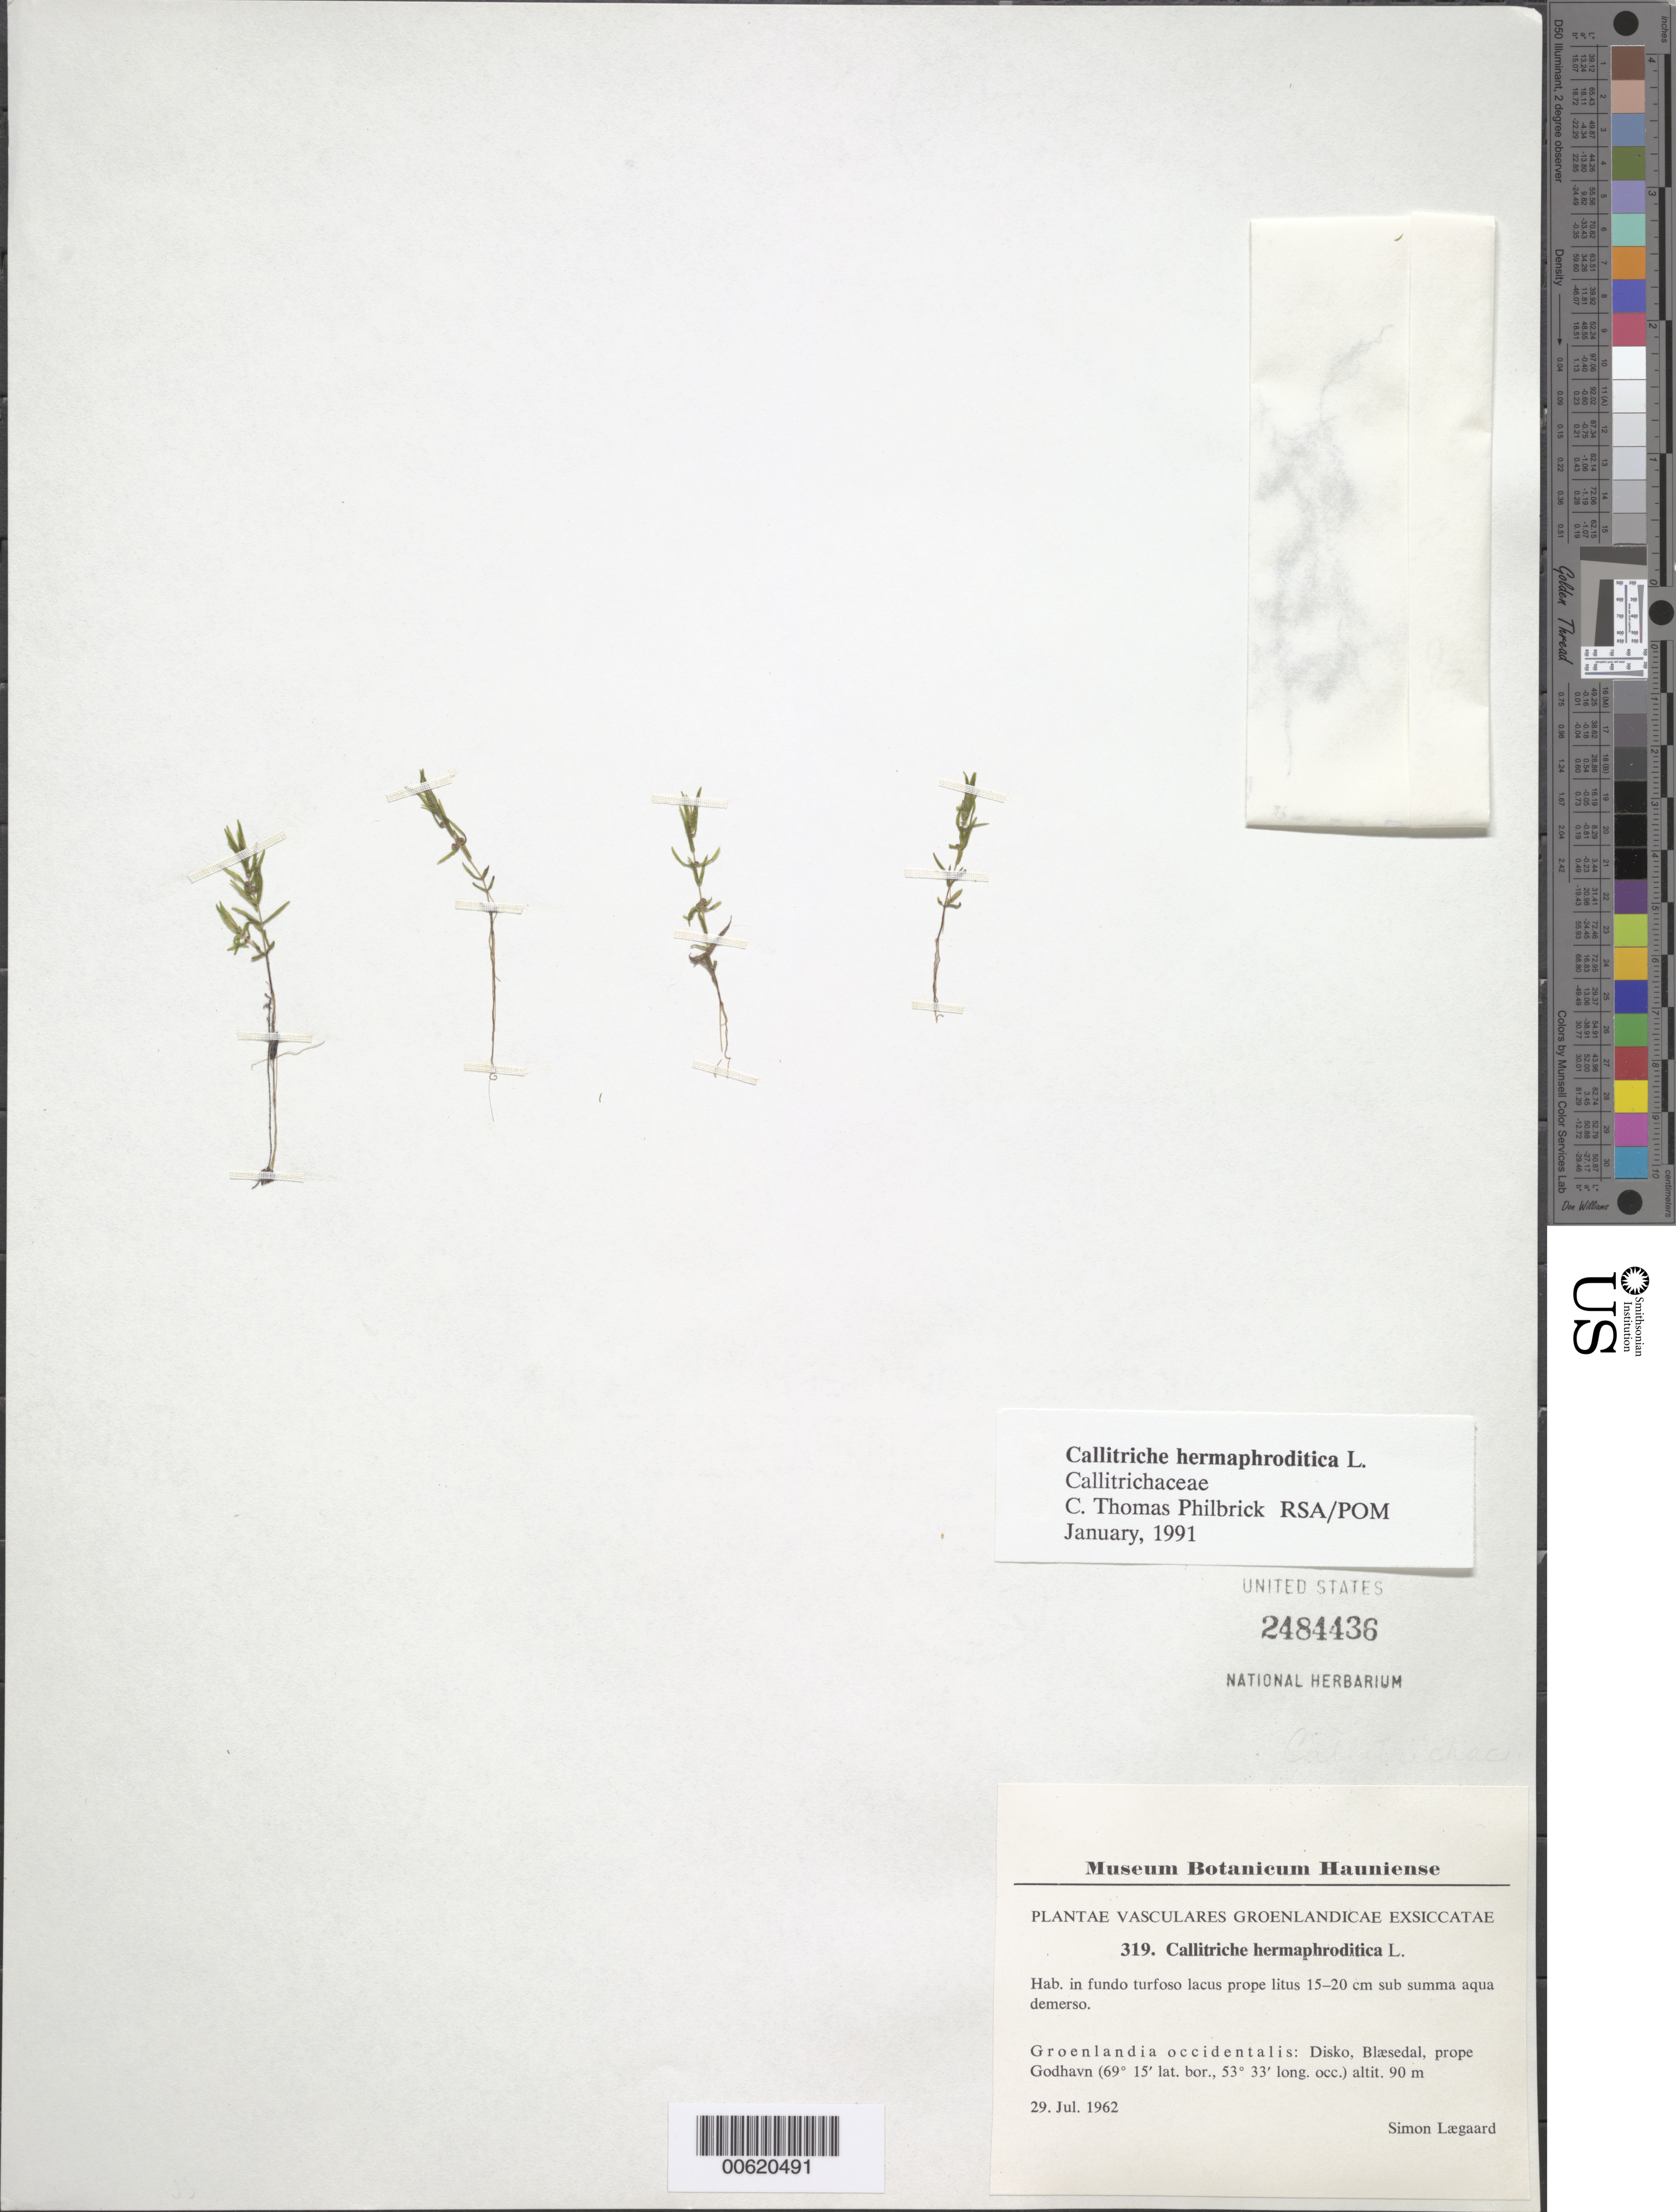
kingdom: Plantae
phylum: Tracheophyta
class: Magnoliopsida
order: Lamiales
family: Plantaginaceae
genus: Callitriche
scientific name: Callitriche hermaphroditica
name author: L.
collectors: S. Lægaard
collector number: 319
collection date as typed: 29 Jul 1962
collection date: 1962-07-29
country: Greenland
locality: Near Godhavn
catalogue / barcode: US 2484436